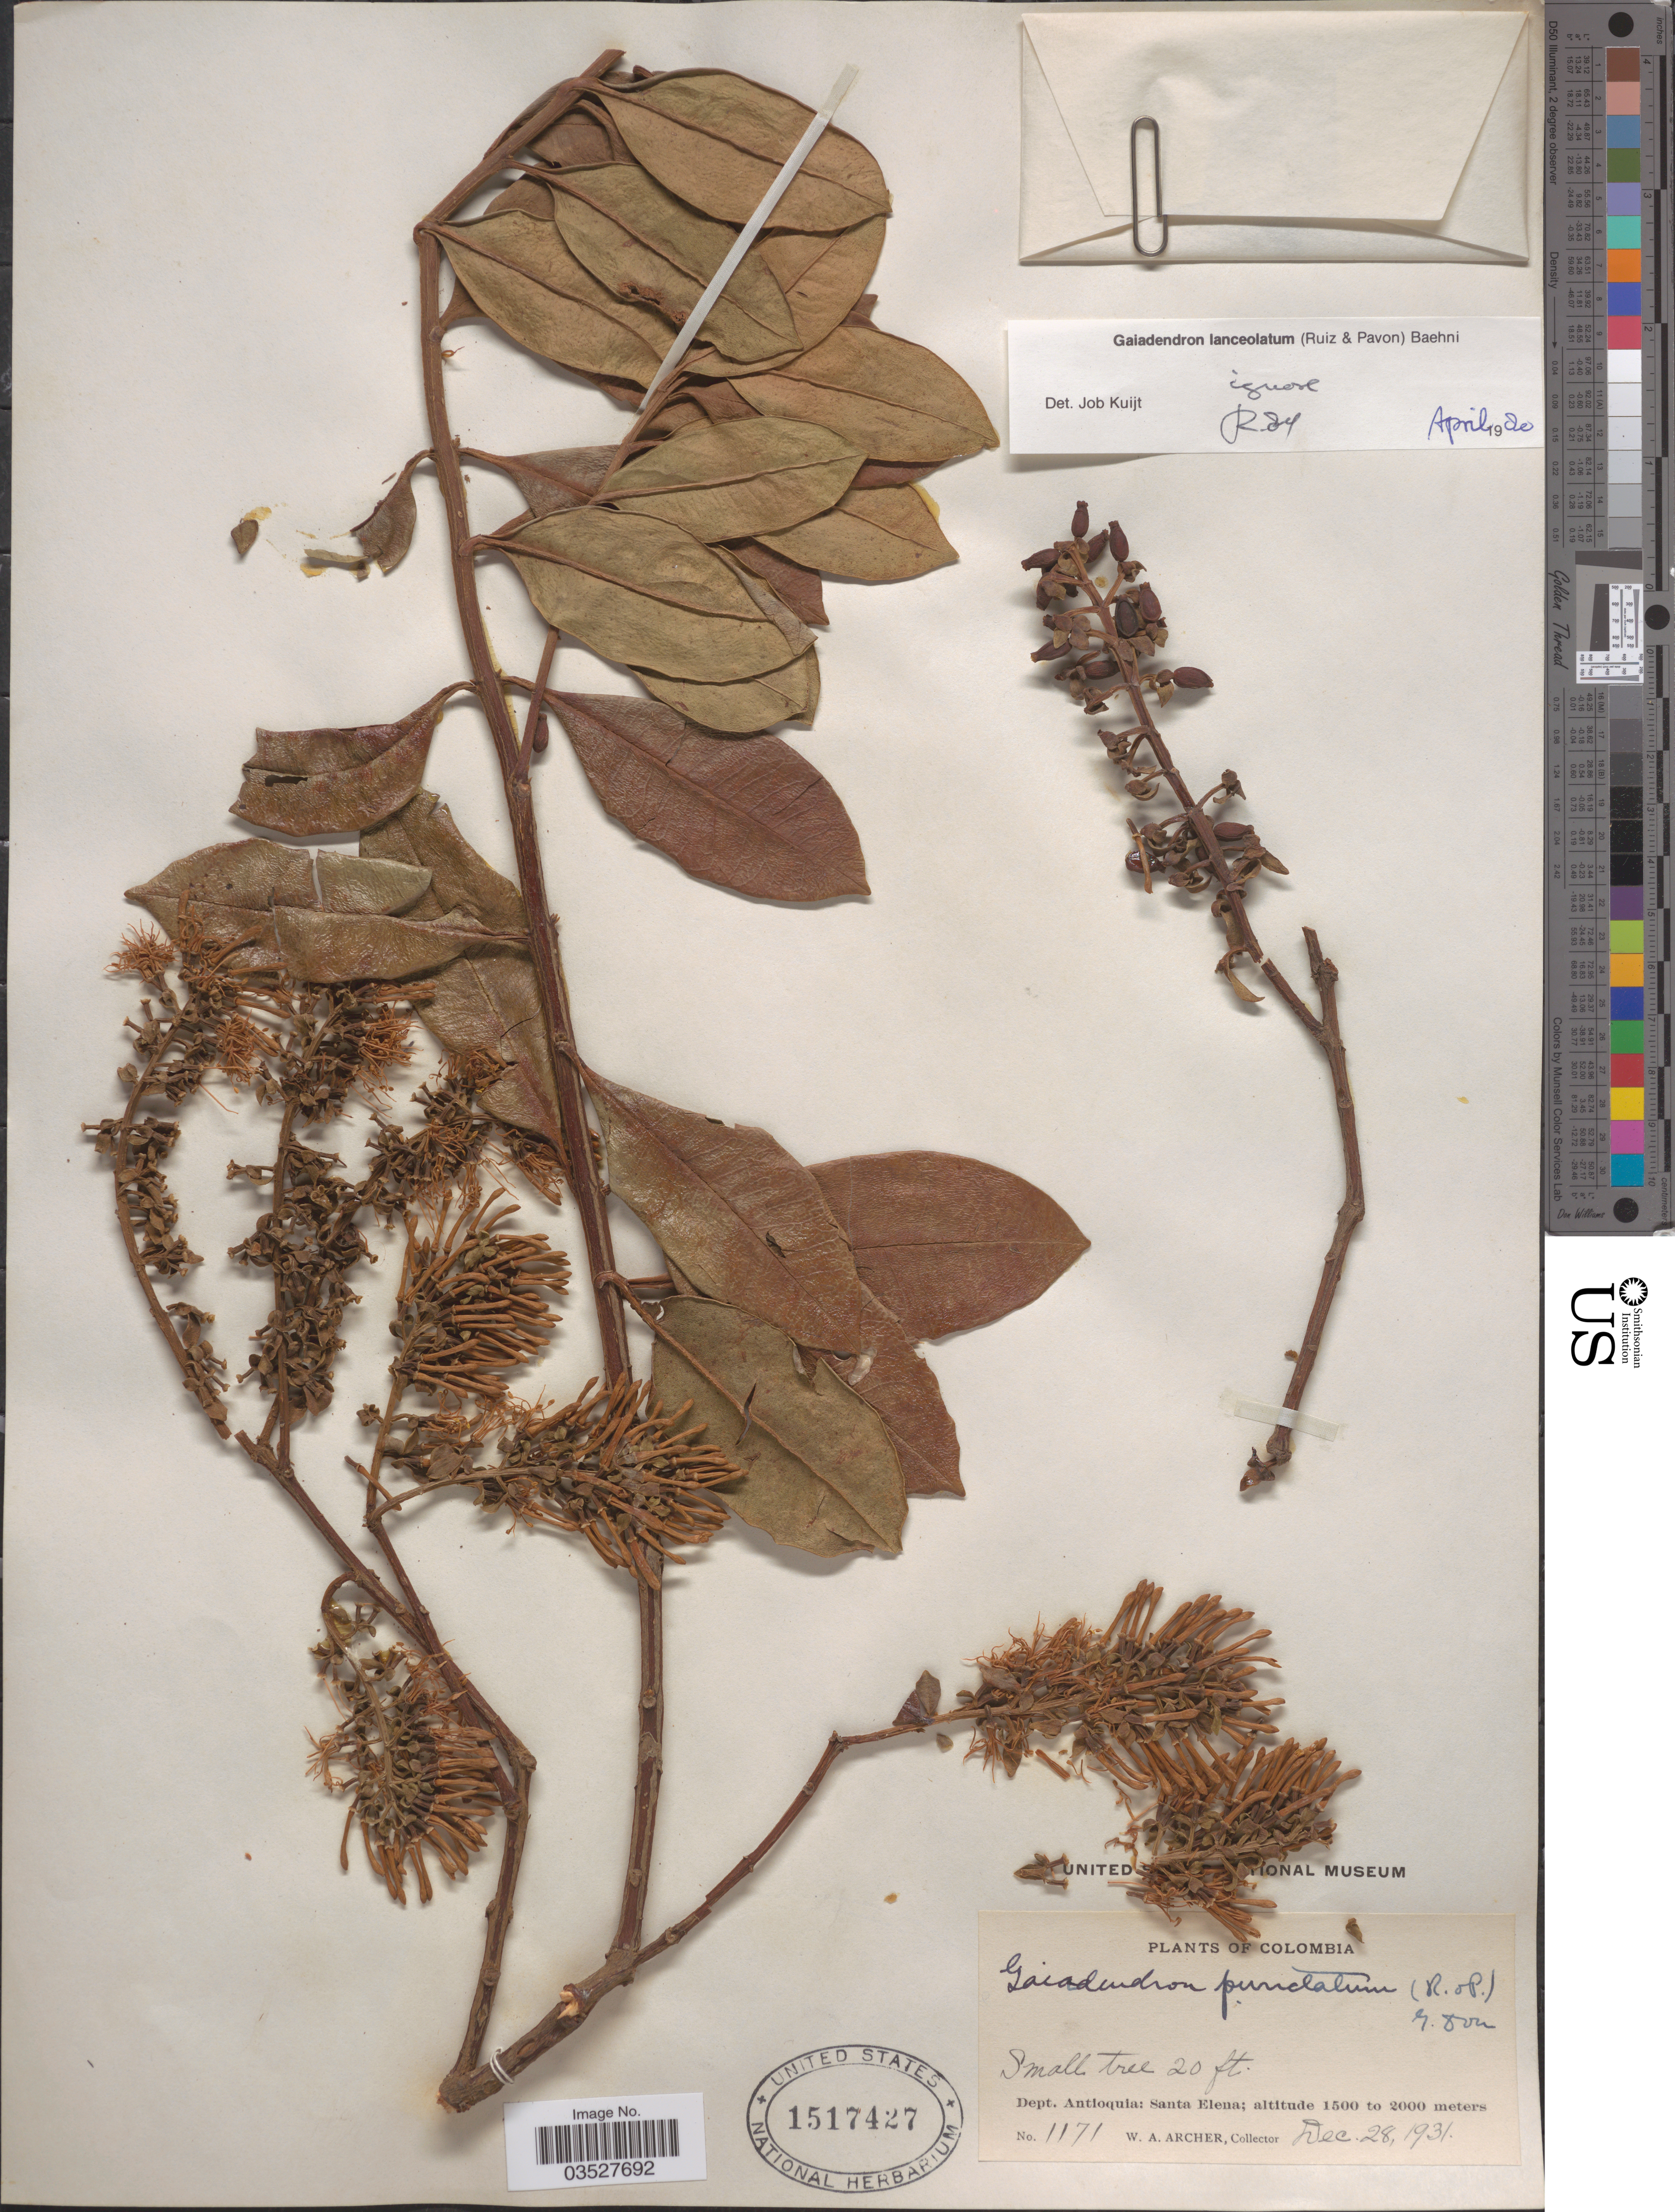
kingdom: Plantae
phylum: Tracheophyta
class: Magnoliopsida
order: Santalales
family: Loranthaceae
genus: Gaiadendron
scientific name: Gaiadendron punctatum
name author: (Ruiz & Pav.) G. Don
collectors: W. Archer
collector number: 1171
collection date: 1931-12-28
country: Colombia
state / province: Antioquia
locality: Dept. Antioquia: Santa Elena.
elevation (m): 1500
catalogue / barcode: US 1517427